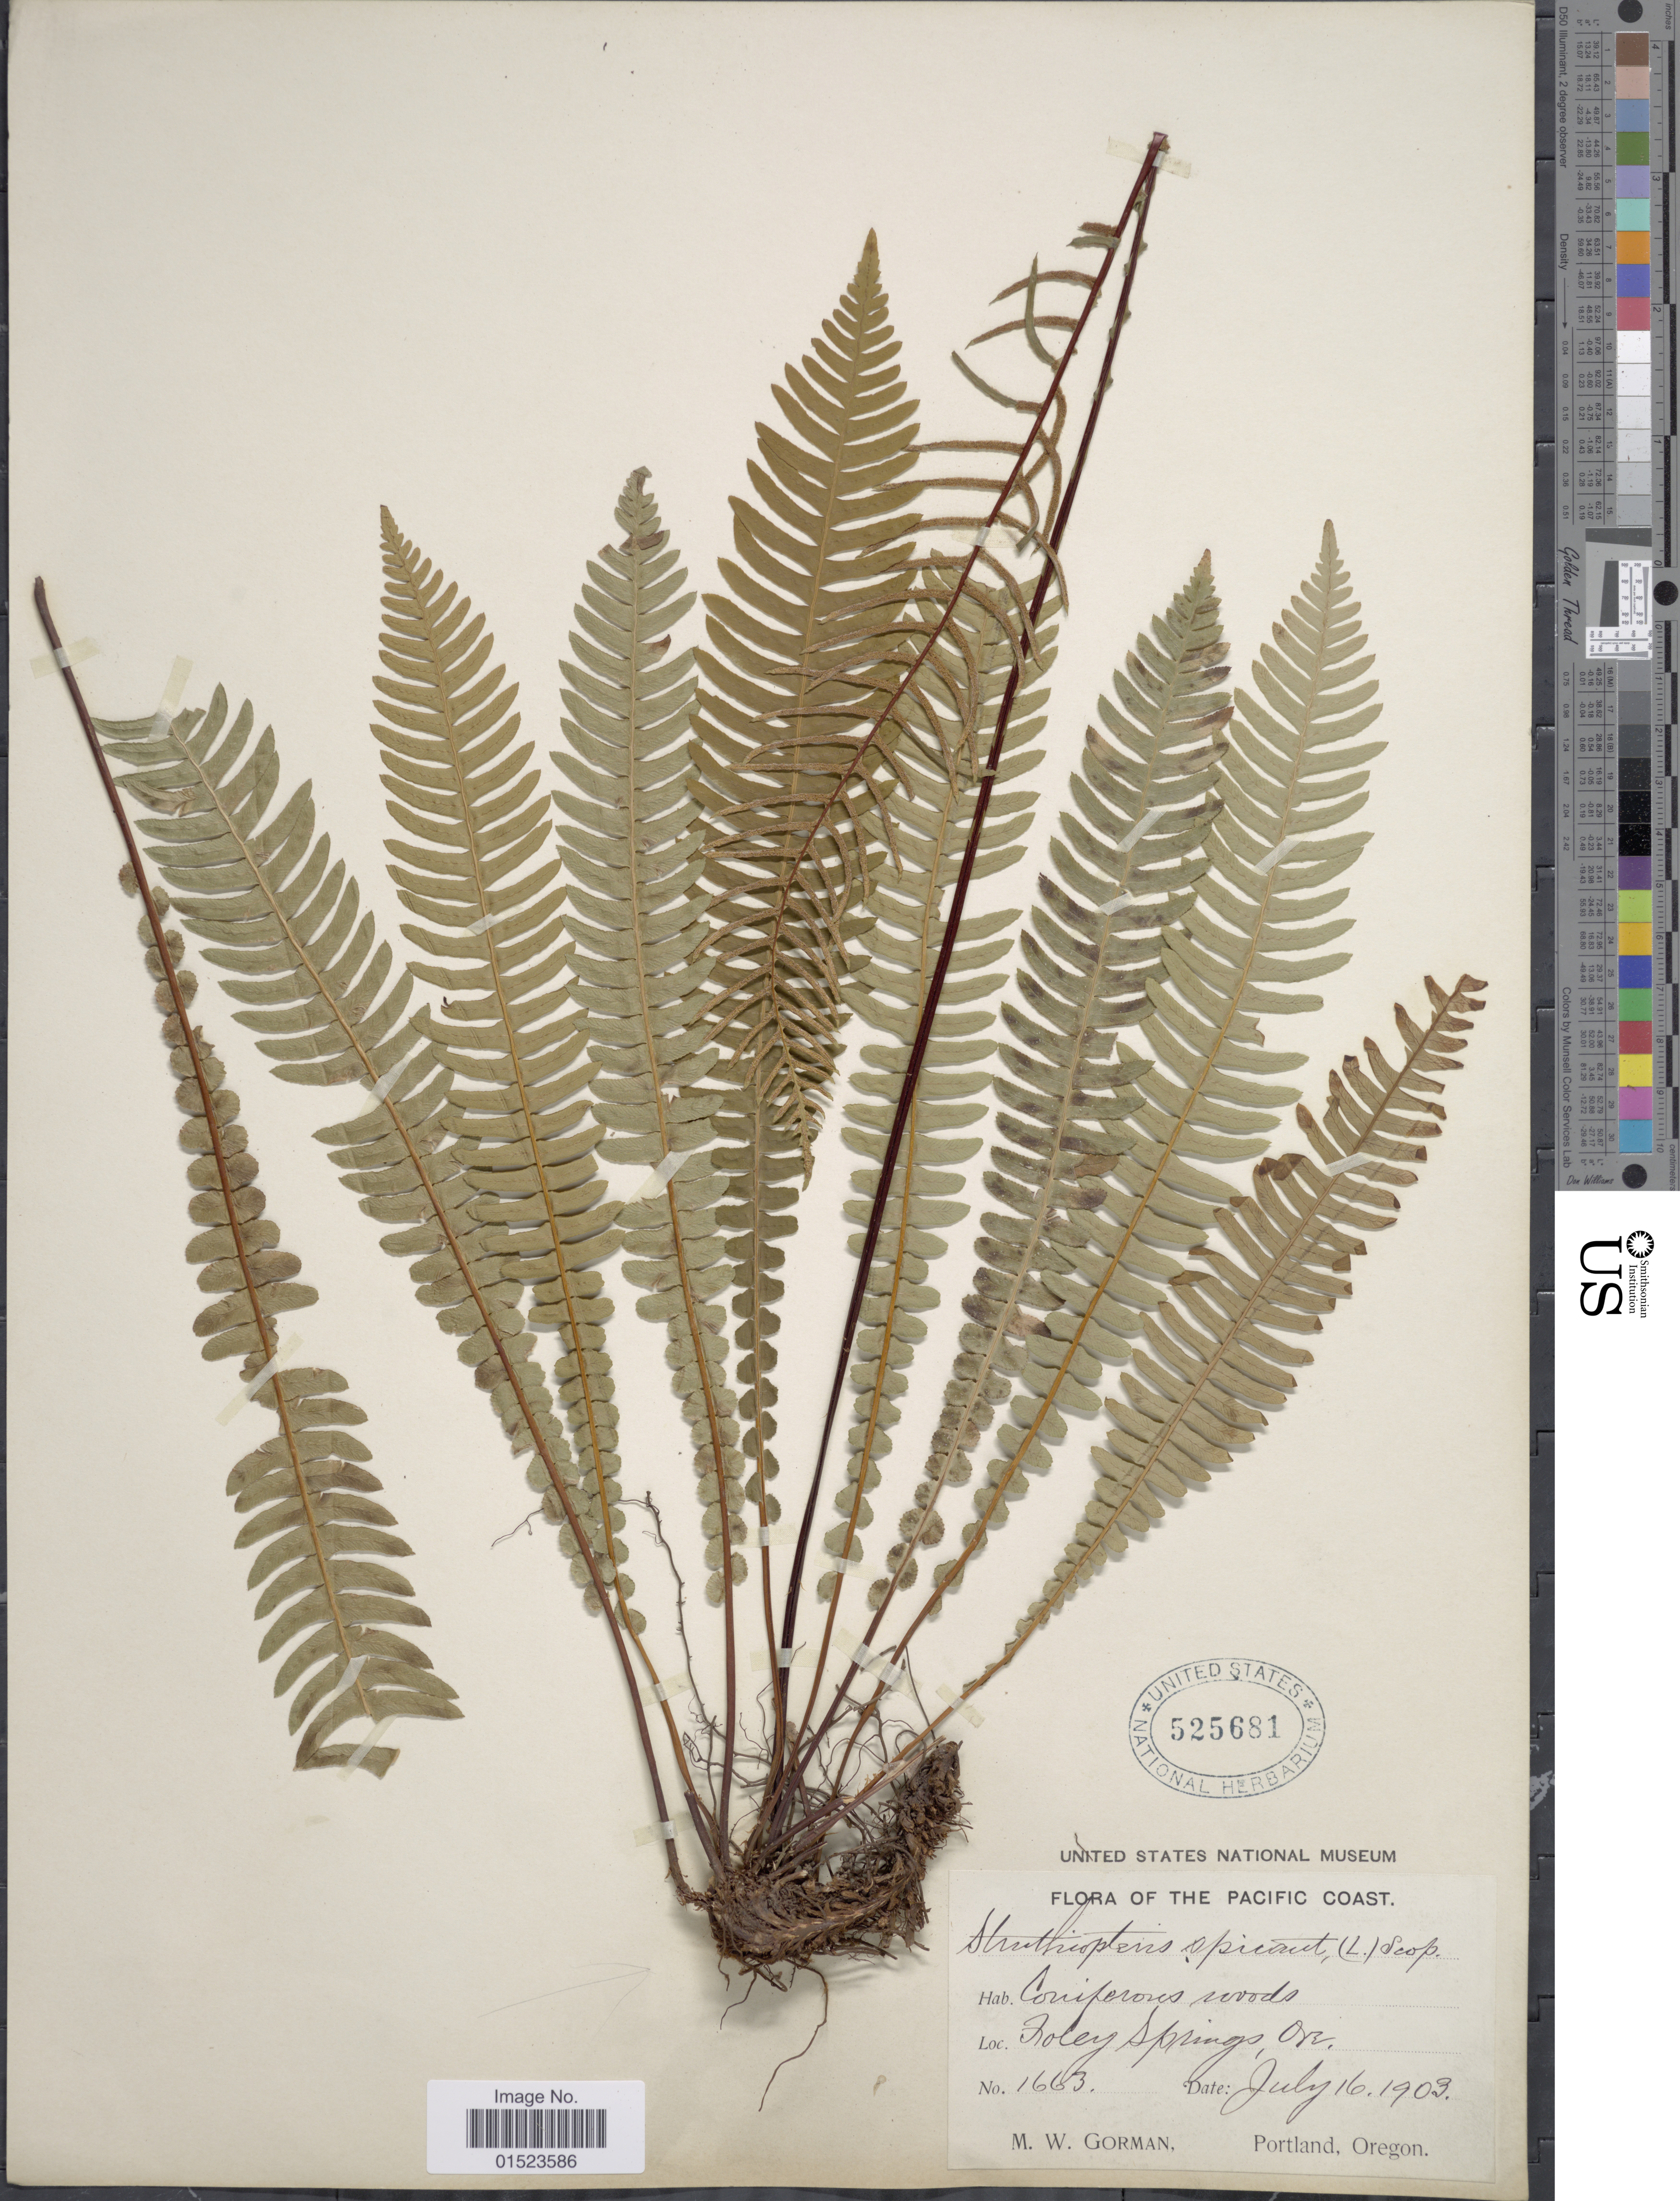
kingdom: Plantae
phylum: Tracheophyta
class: Polypodiopsida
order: Polypodiales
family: Blechnaceae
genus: Blechnum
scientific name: Blechnum spicant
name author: (L.) Sm.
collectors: M. W. Gorman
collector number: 1663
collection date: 1903-07-16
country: United States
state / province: Oregon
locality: Pacific Coast, Foley Springs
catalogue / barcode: US 525681